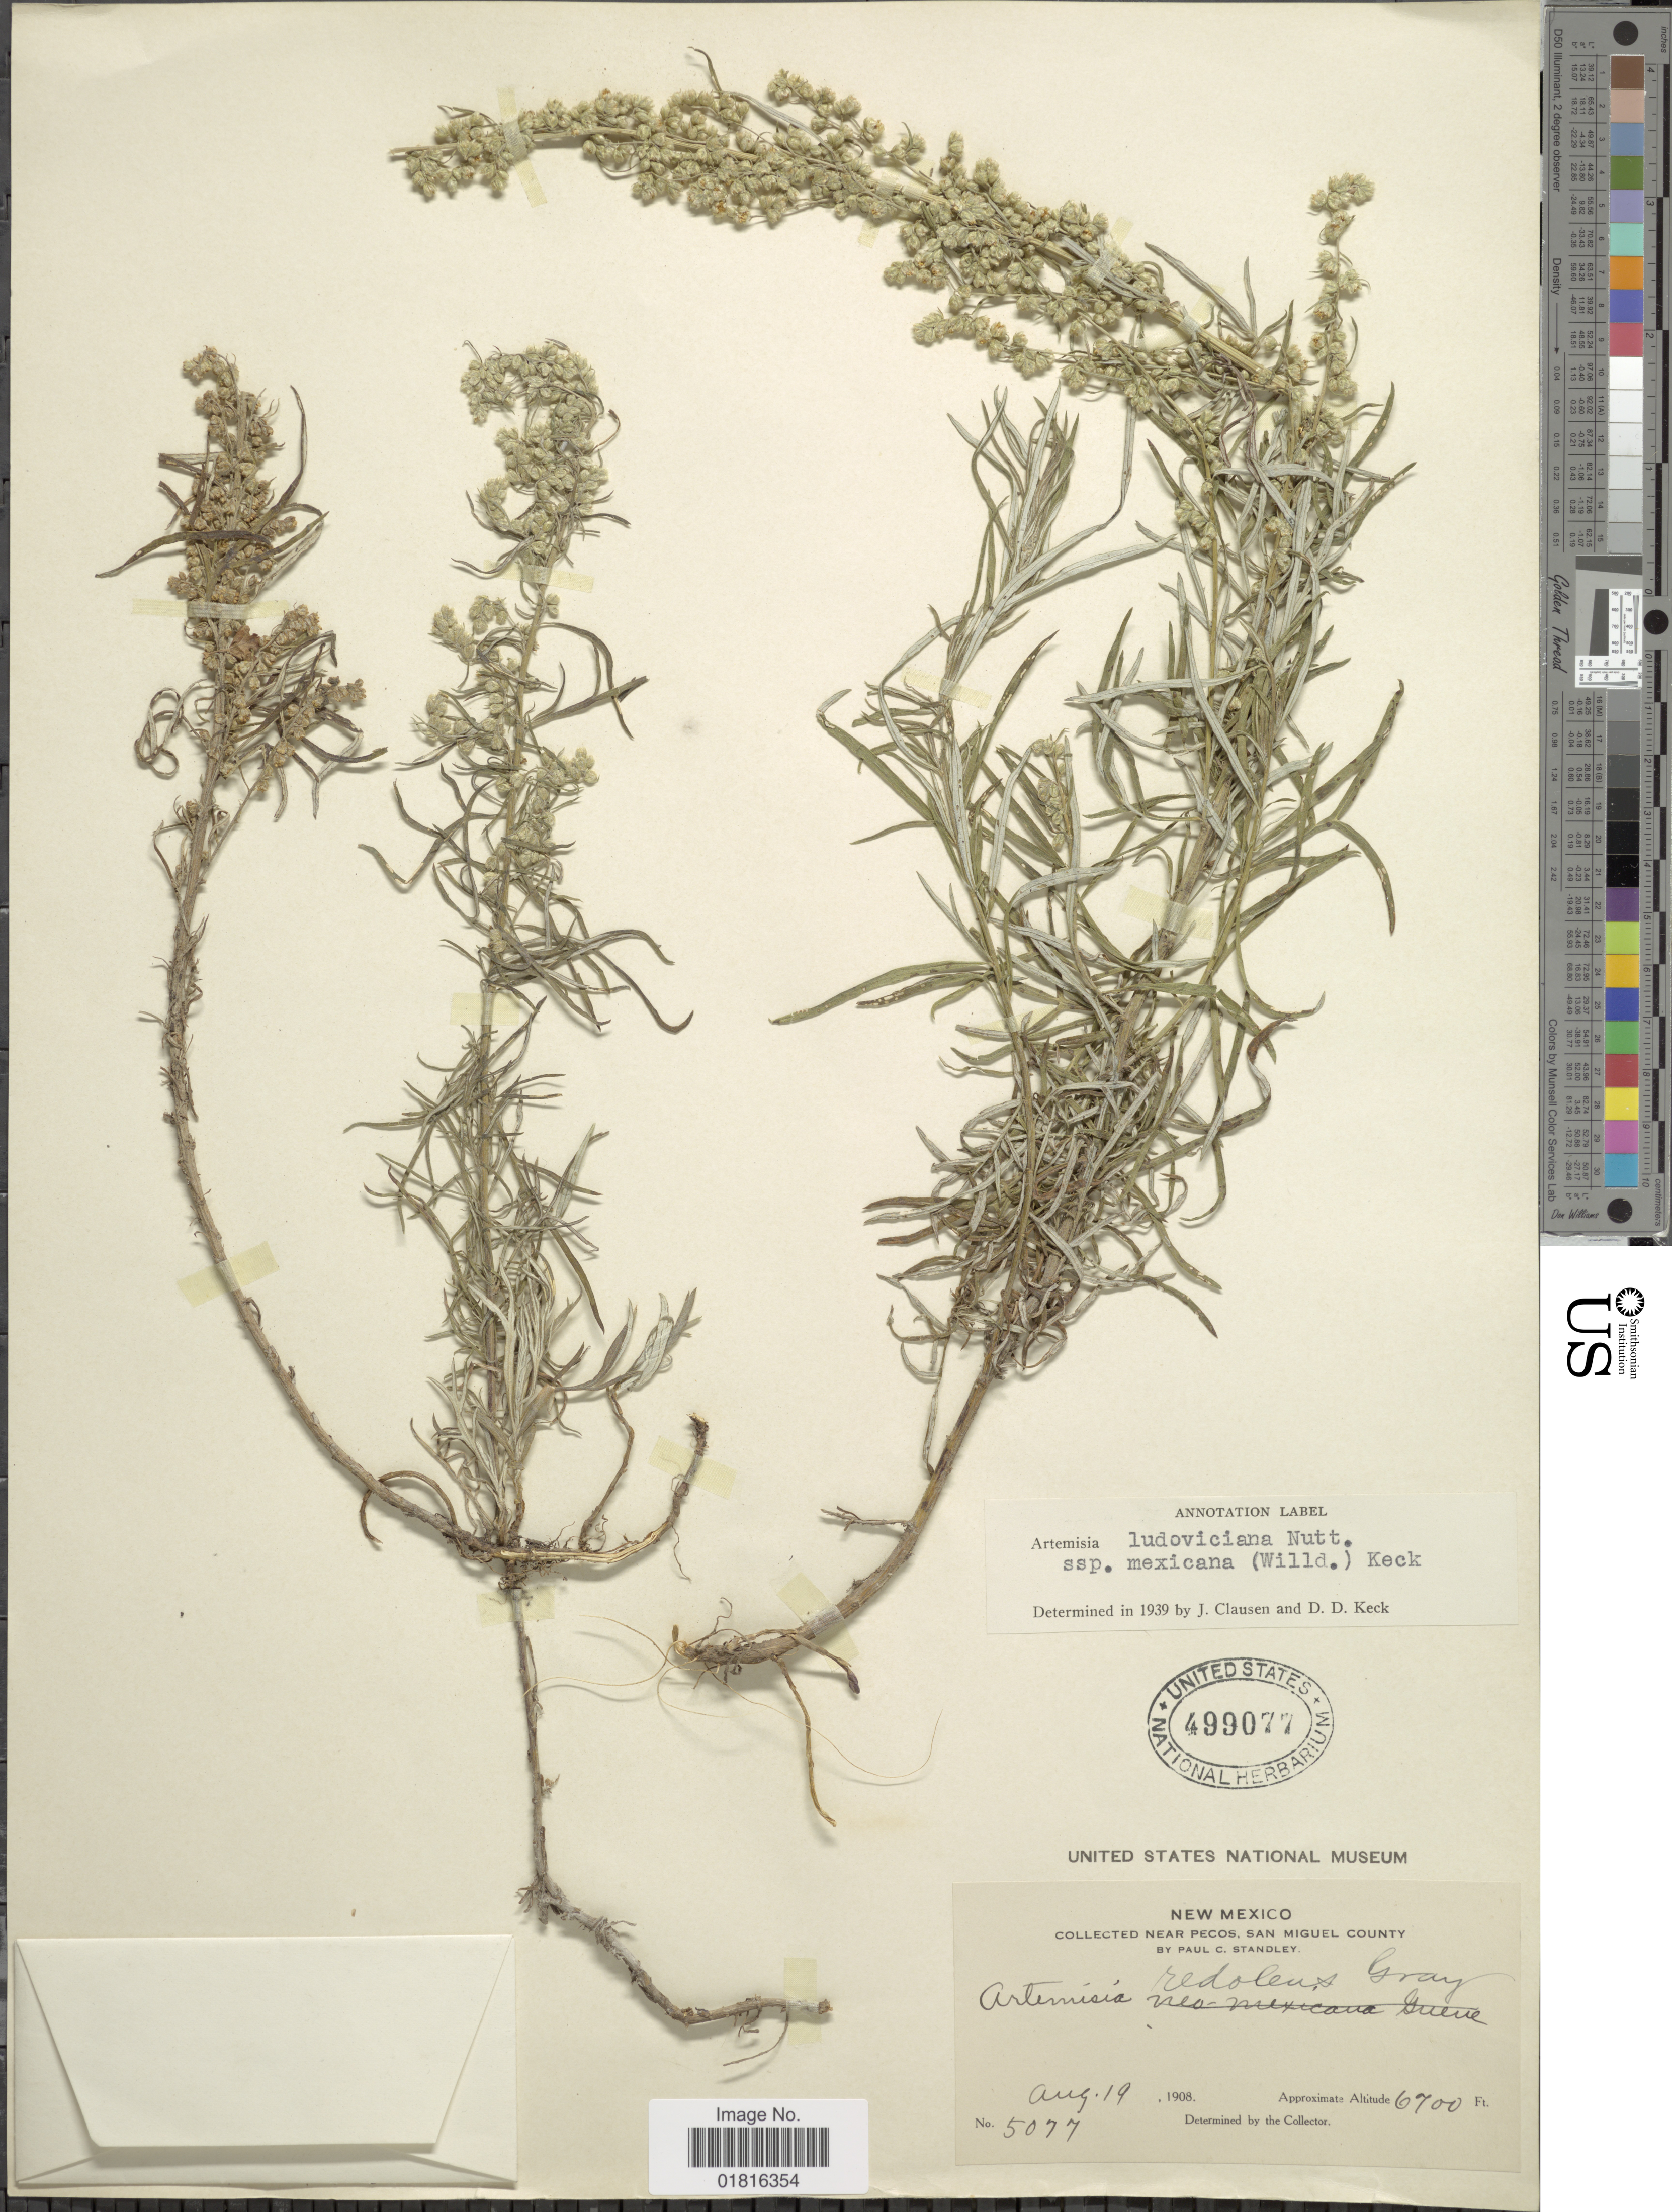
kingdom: Plantae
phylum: Tracheophyta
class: Magnoliopsida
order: Asterales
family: Asteraceae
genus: Artemisia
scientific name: Artemisia ludoviciana subsp. mexicana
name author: (Willd. ex Spreng.) D.D. Keck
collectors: P. C. Standley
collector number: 5077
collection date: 1908-08-19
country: United States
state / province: New Mexico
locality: Near Pecos, San Miguel County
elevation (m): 2042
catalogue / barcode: US 499077